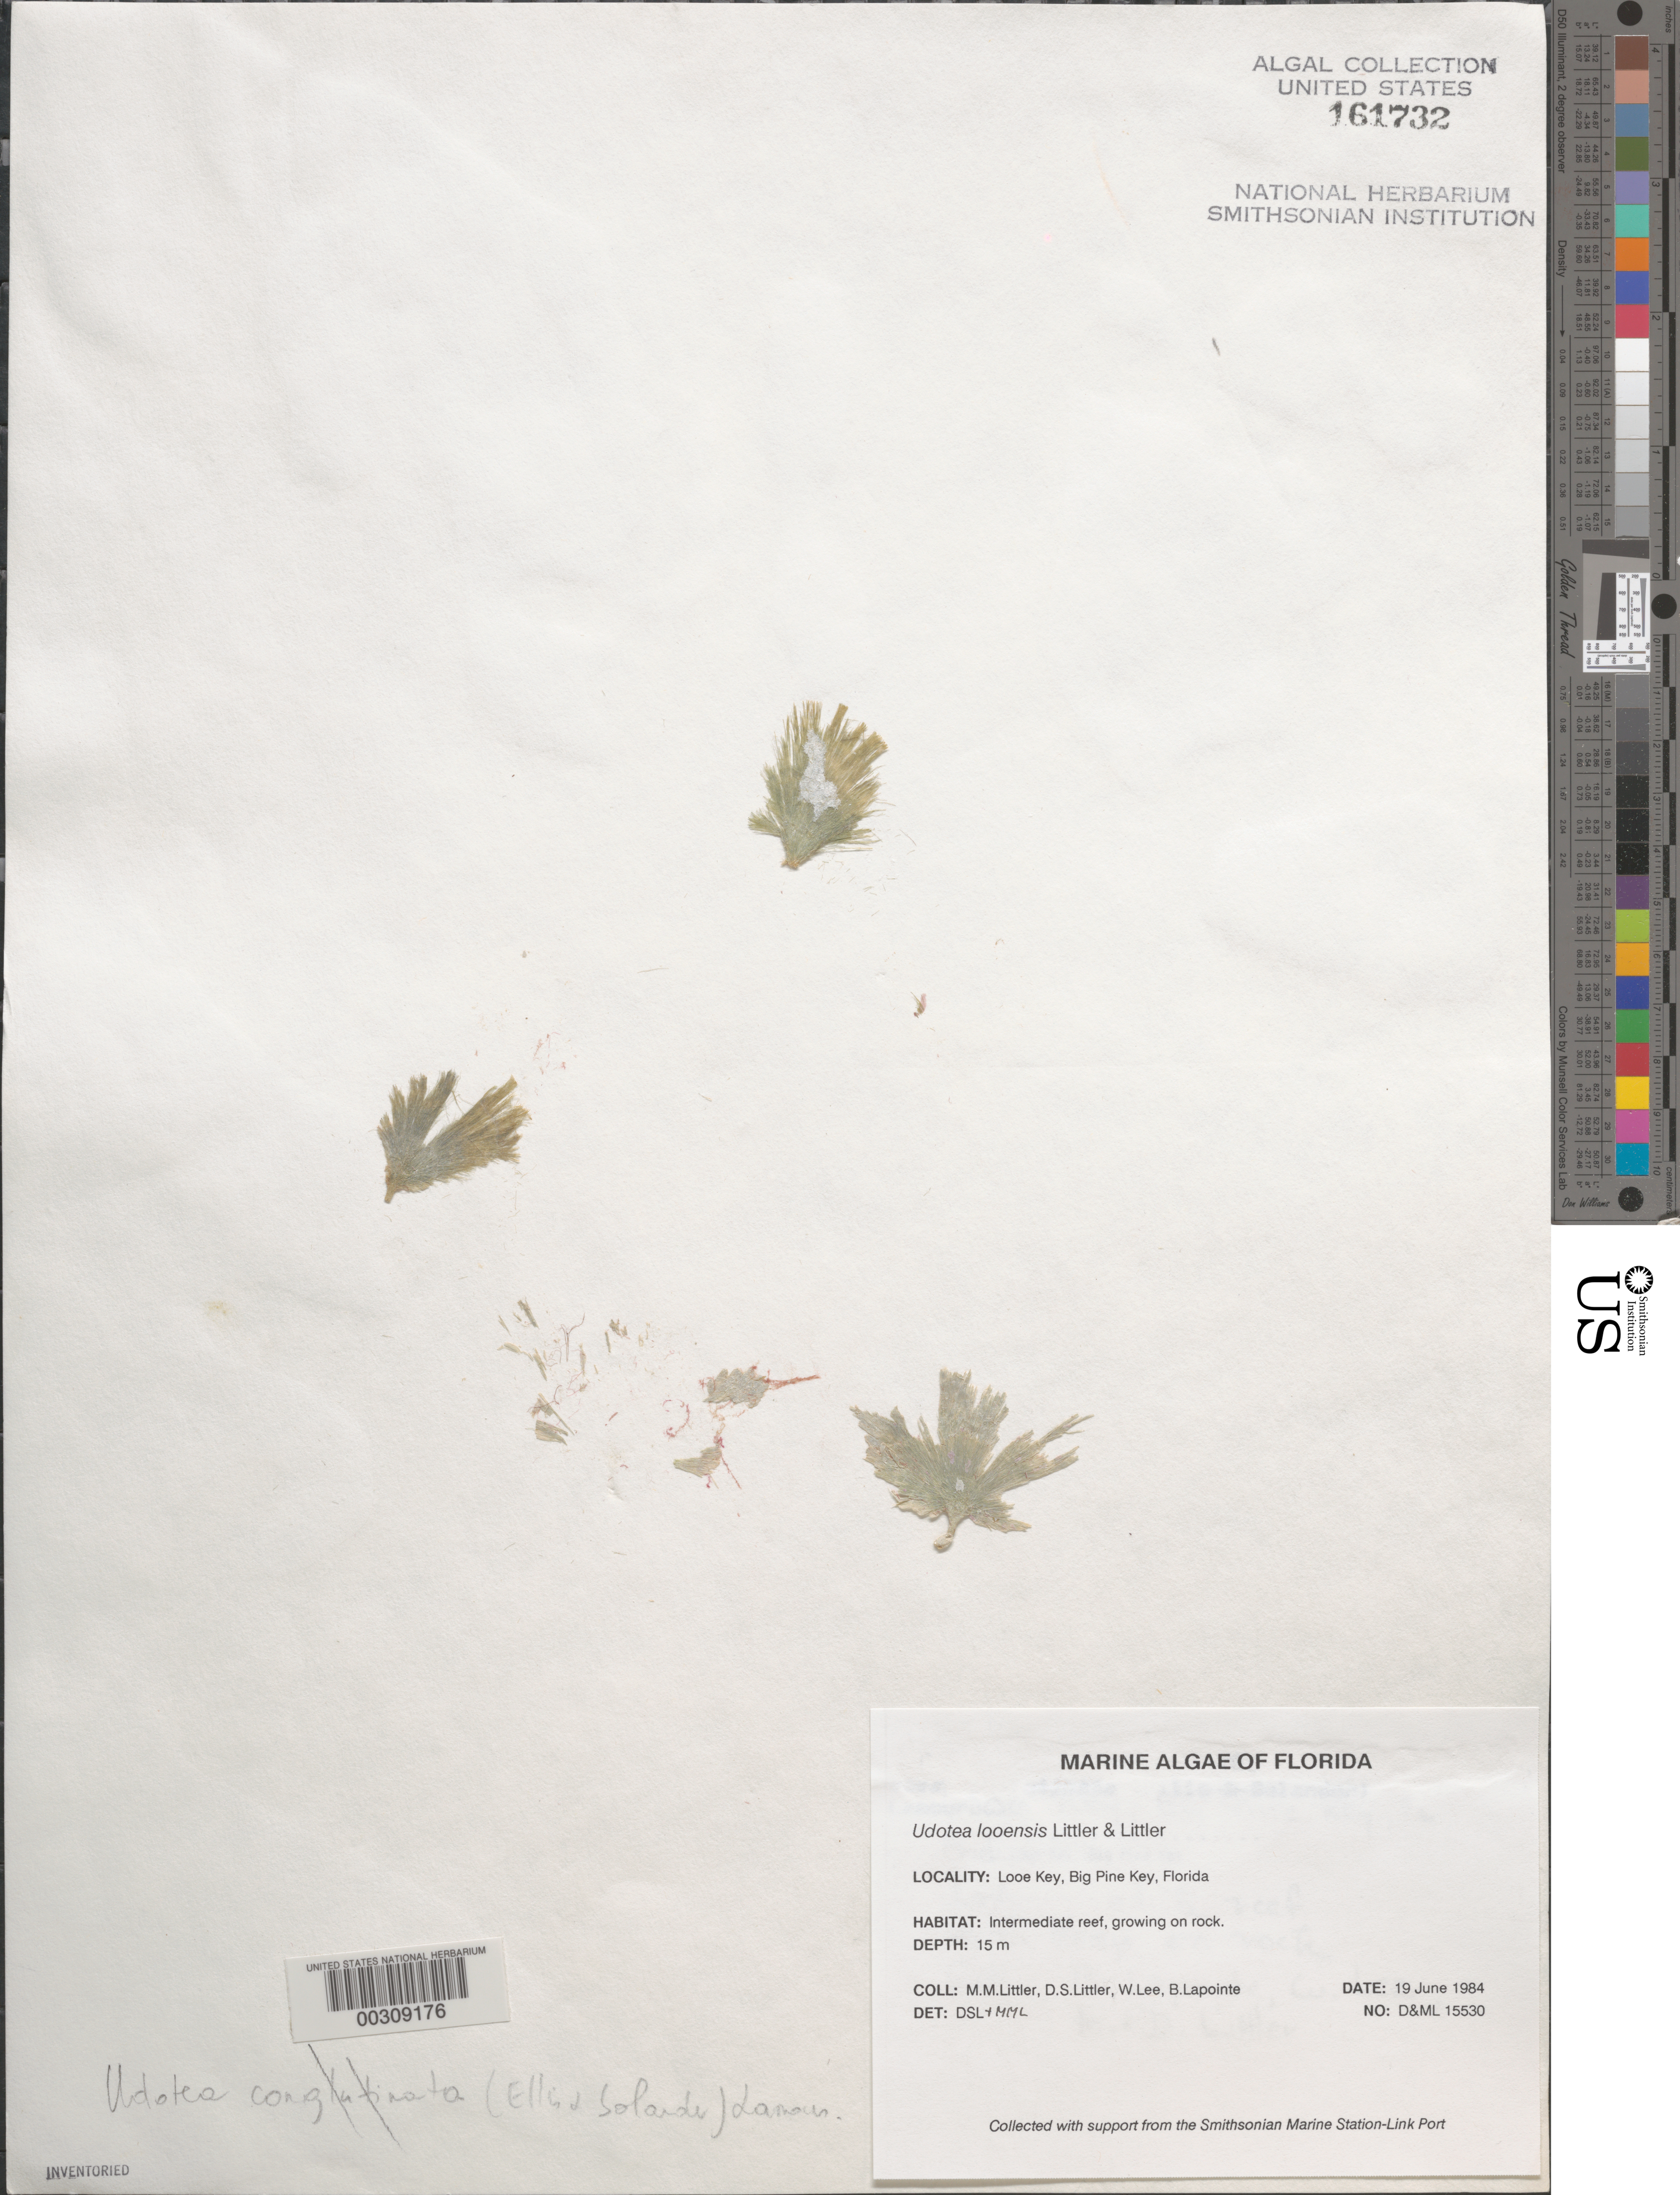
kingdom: Plantae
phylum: Chlorophyta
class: Ulvophyceae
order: Bryopsidales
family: Udoteaceae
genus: Udotea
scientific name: Udotea looensis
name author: D.S. Littler & Littler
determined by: Littler, D. S.; Littler, M. M.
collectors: M. M. Littler, D. S. Littler, W. Lee & B. Lapointe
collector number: D&ML 15530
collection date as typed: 19 Jun 1984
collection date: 1984-06-19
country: United States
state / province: Florida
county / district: Monroe County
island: Looe Key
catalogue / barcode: US 161732